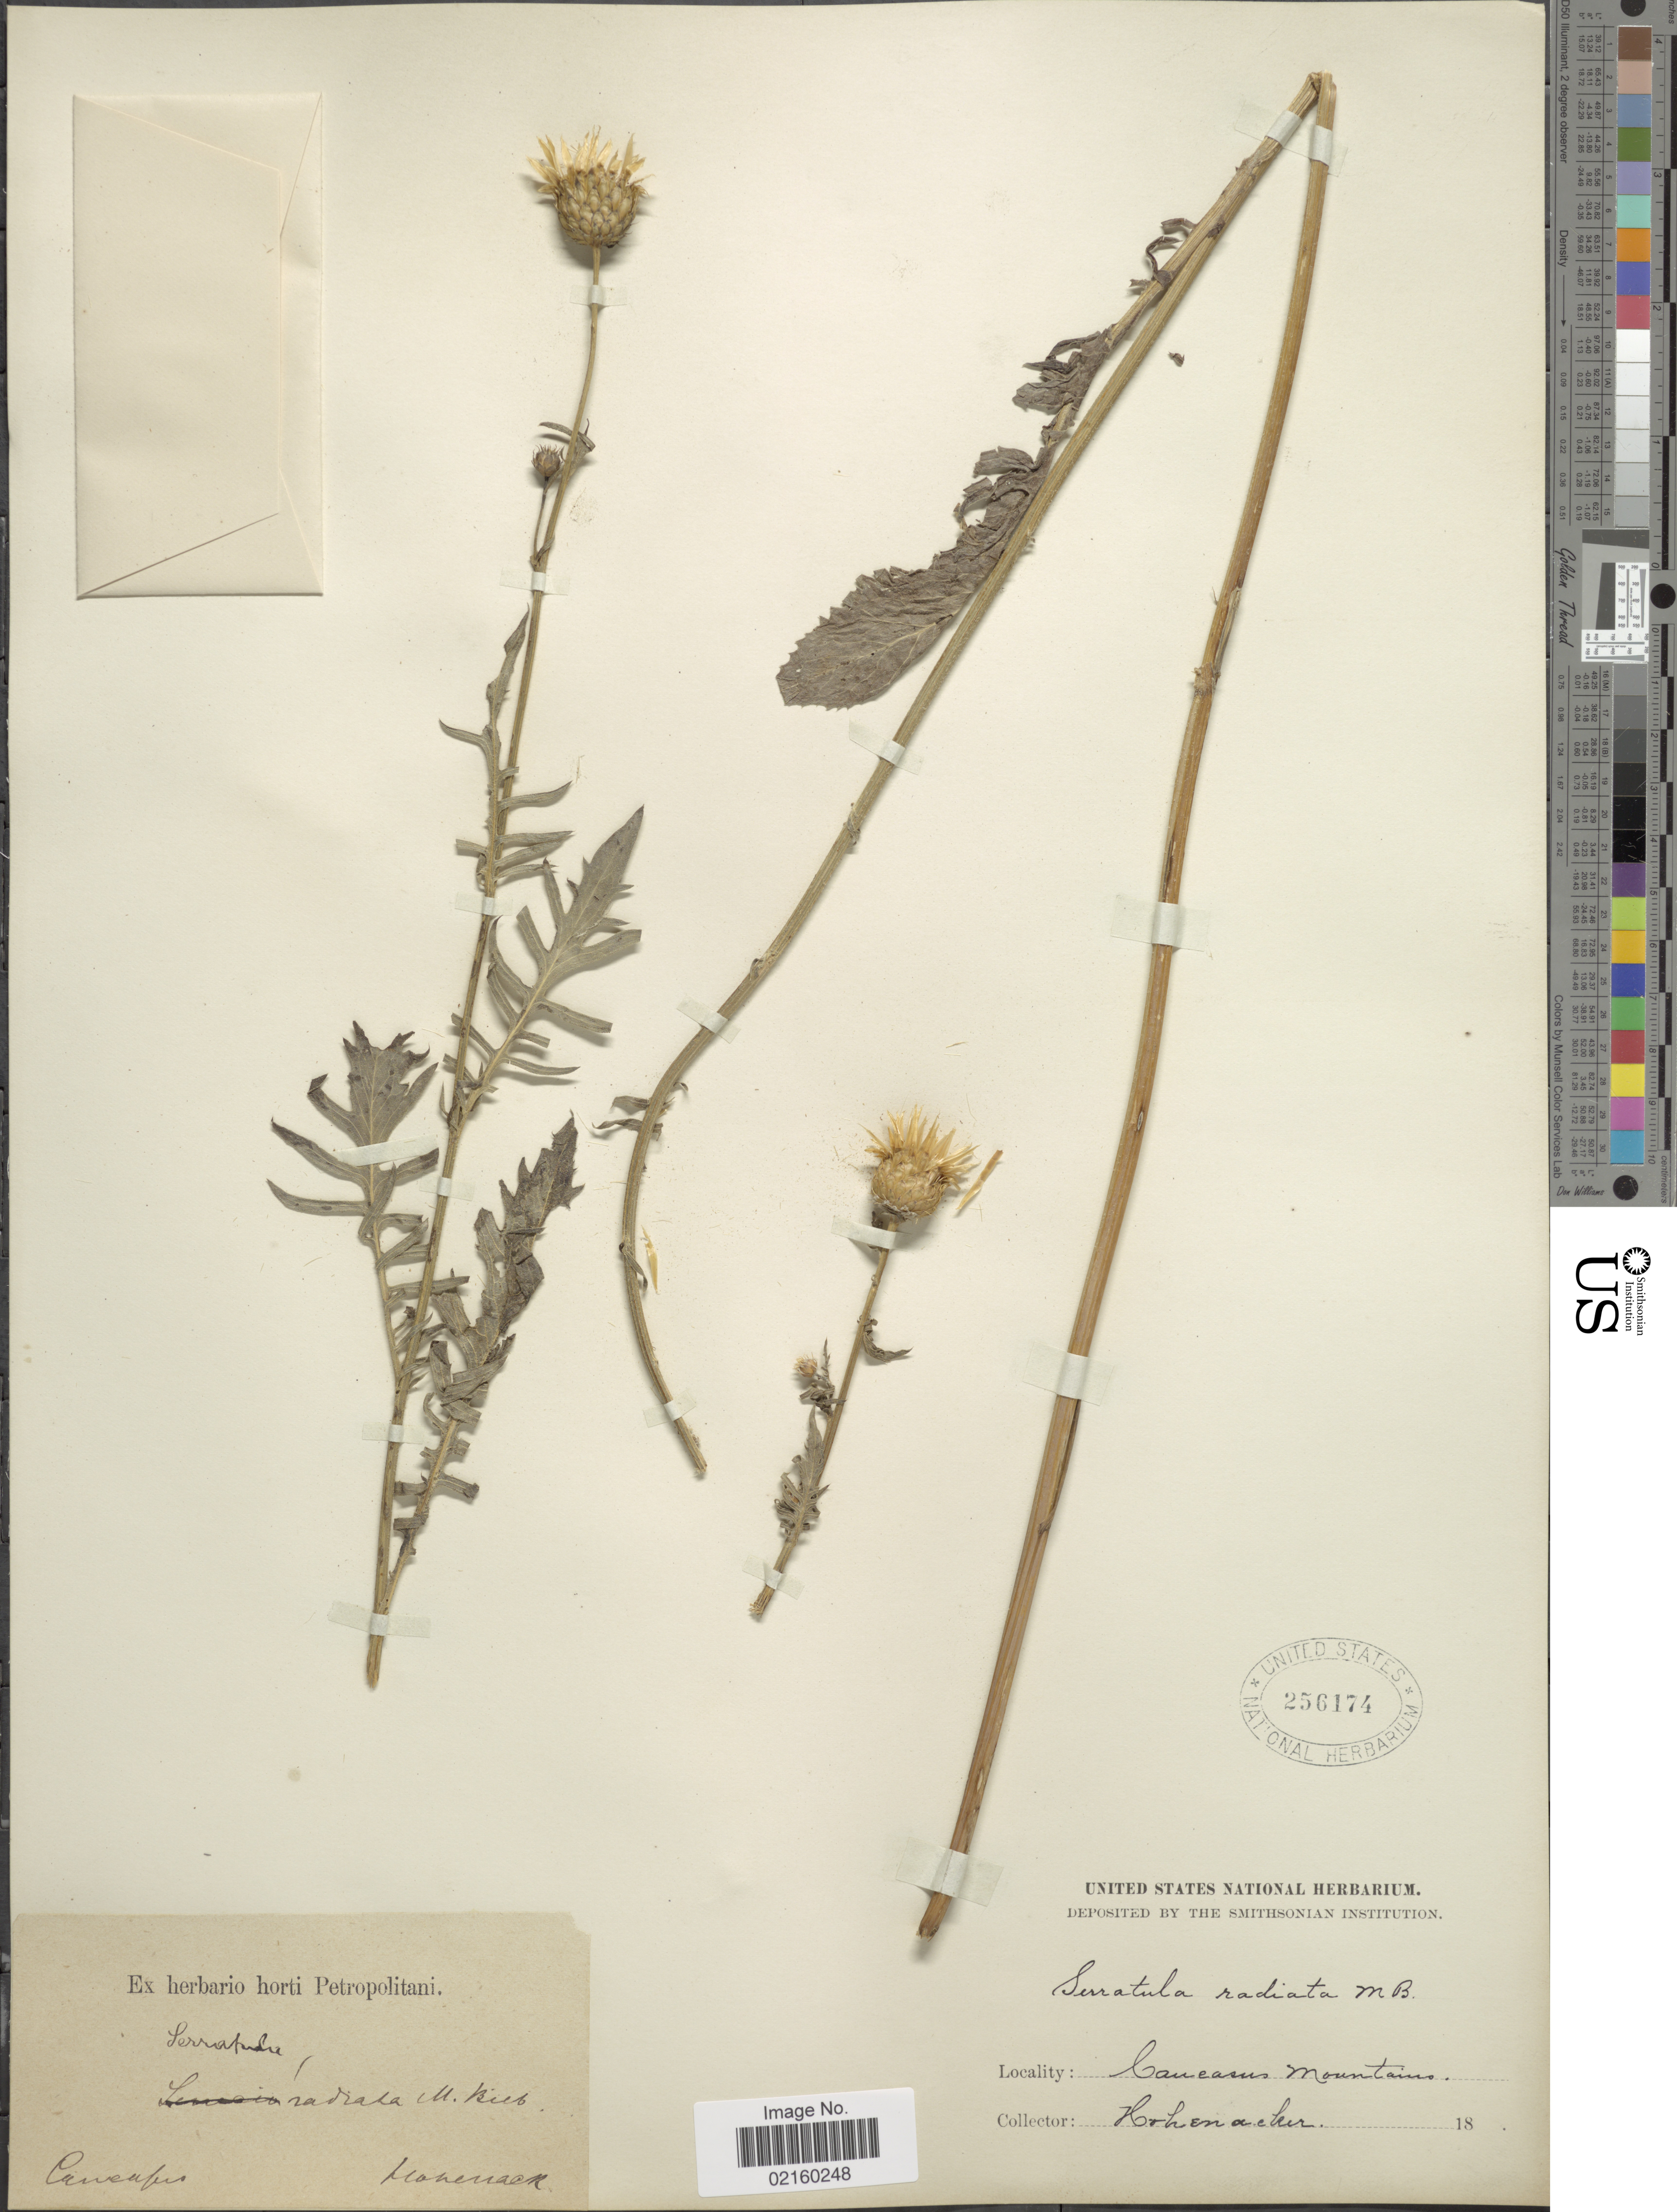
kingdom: Plantae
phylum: Tracheophyta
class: Magnoliopsida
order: Asterales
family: Asteraceae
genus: Klasea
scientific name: Klasea radiata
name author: (Waldst. & Kit.) Á. Löve & D. Löve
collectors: Hohenacker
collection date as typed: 18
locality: Caucasus Mountains, Caucasus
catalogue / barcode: US 256174